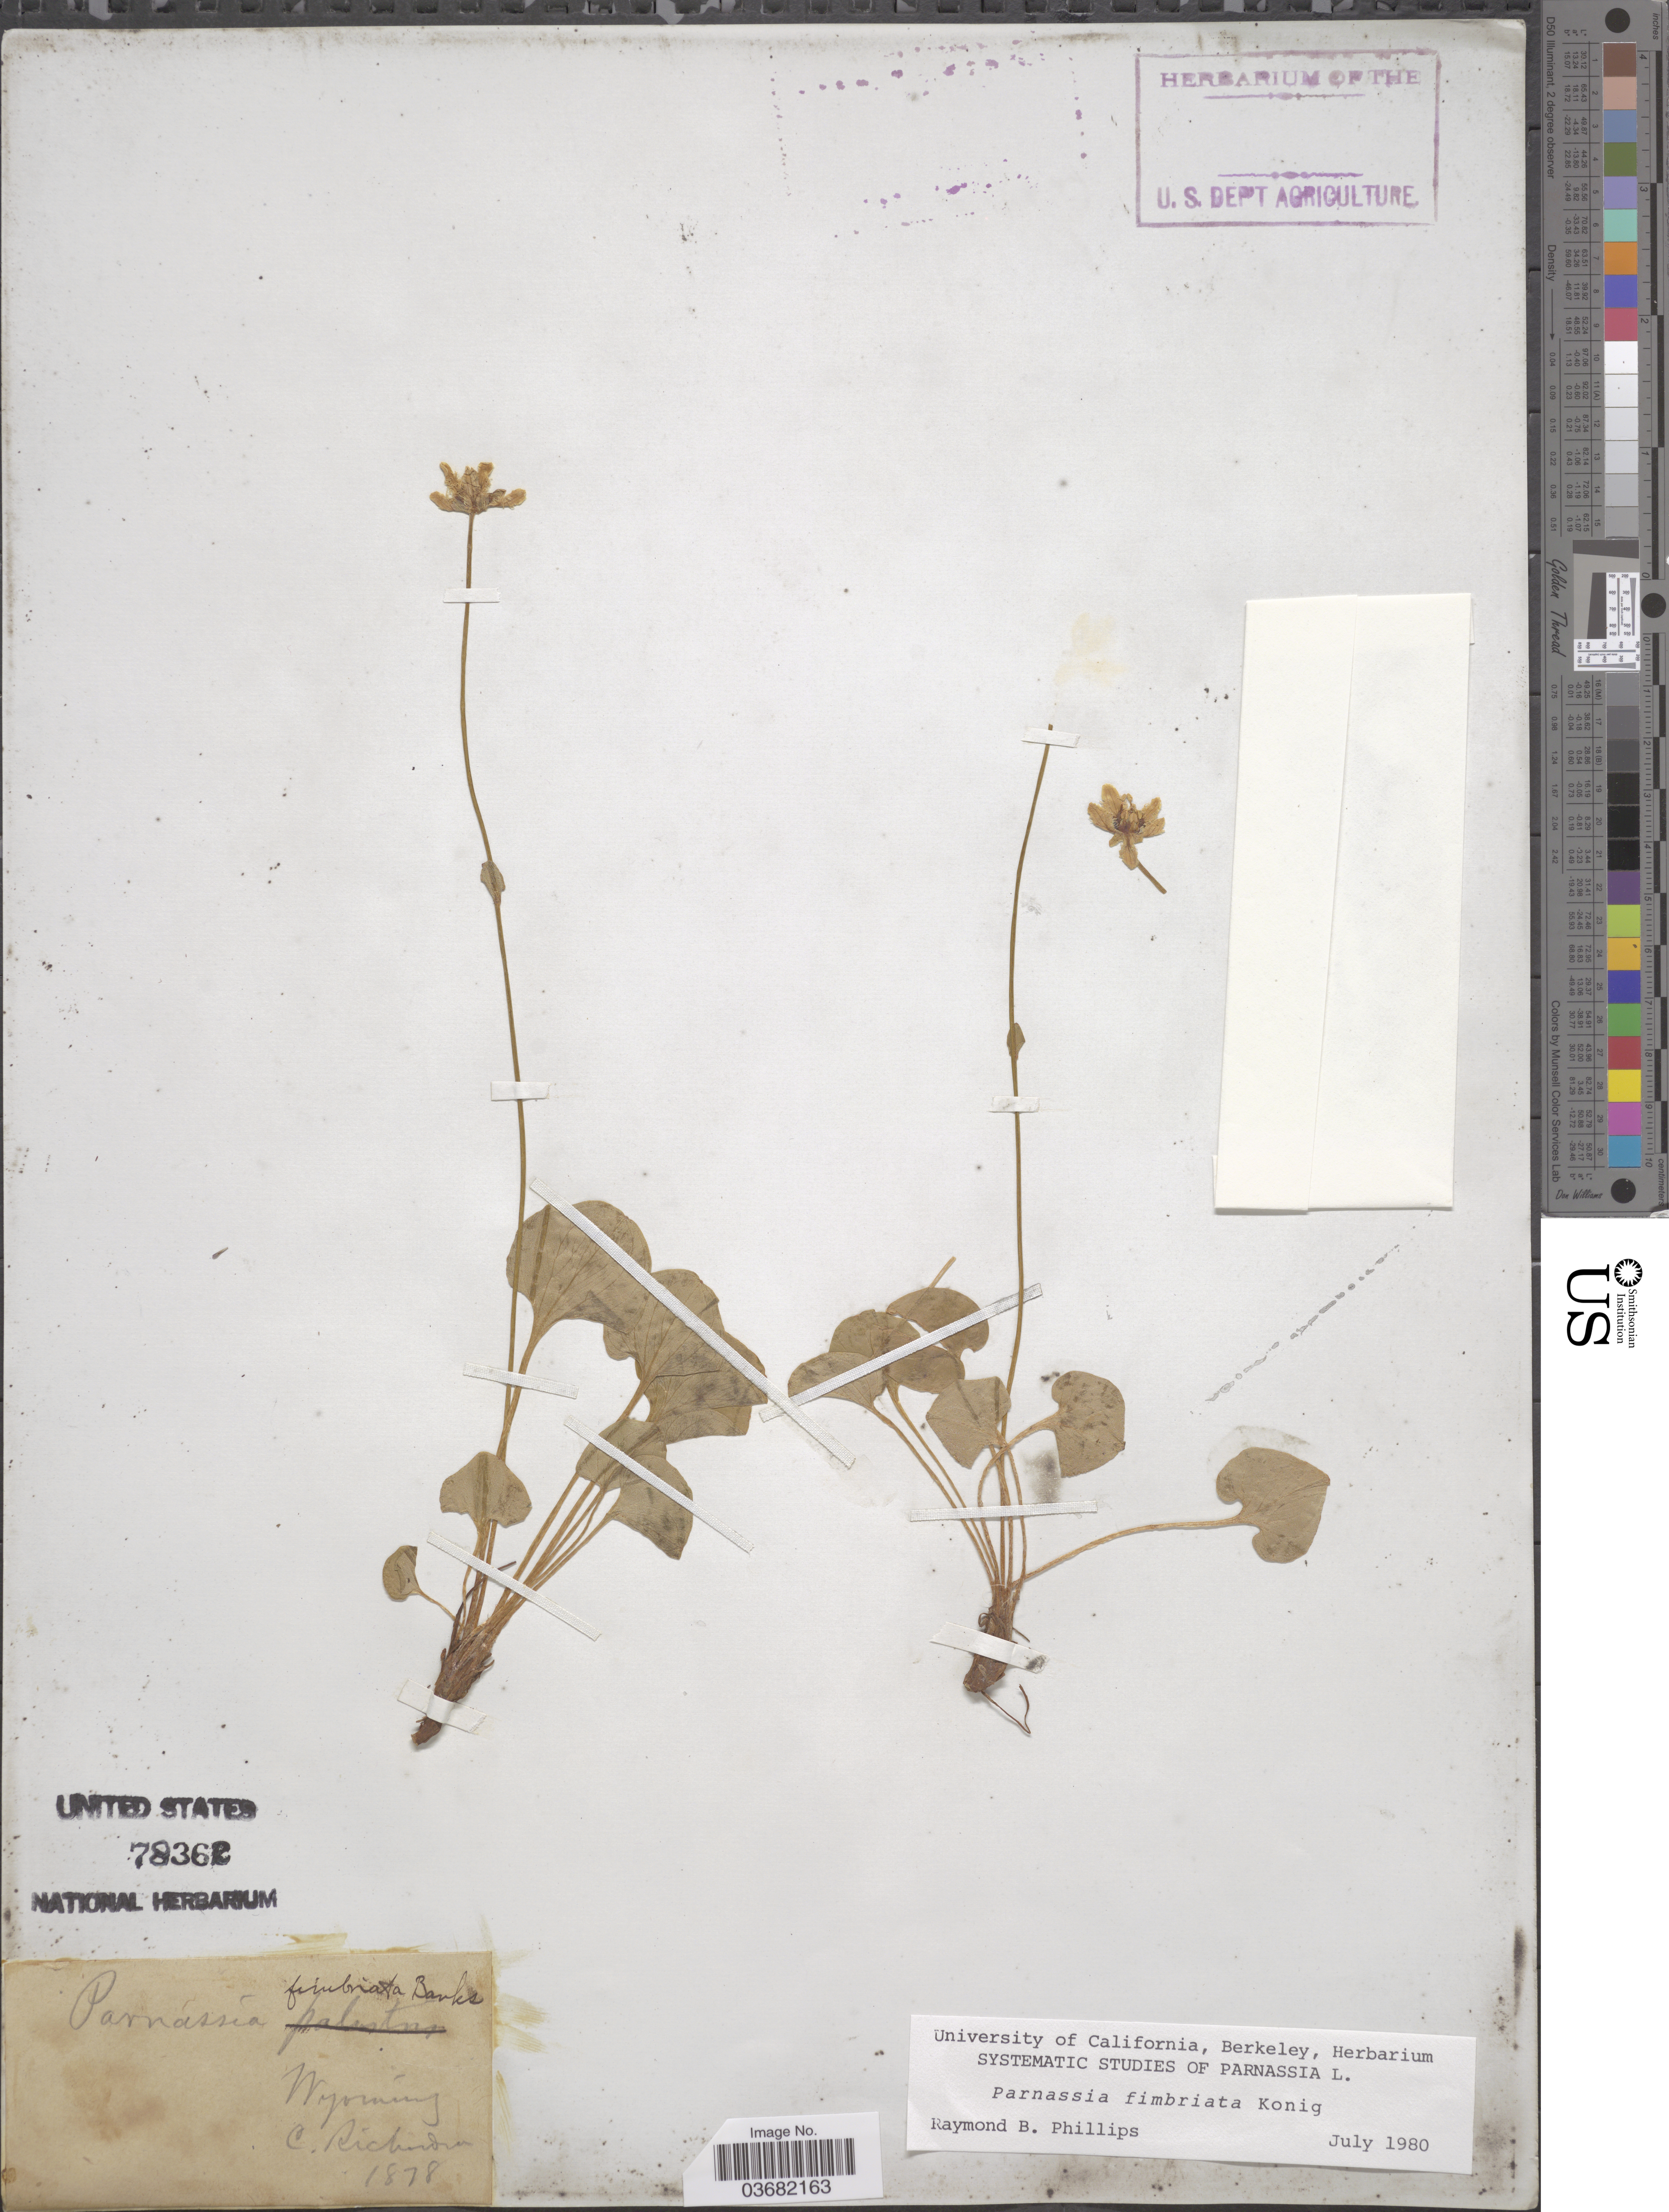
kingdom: Plantae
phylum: Tracheophyta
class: Magnoliopsida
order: Celastrales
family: Parnassiaceae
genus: Parnassia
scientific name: Parnassia fimbriata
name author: K.D. Koenig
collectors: C. Richardson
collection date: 1878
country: United States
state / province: Wyoming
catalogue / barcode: US 78362